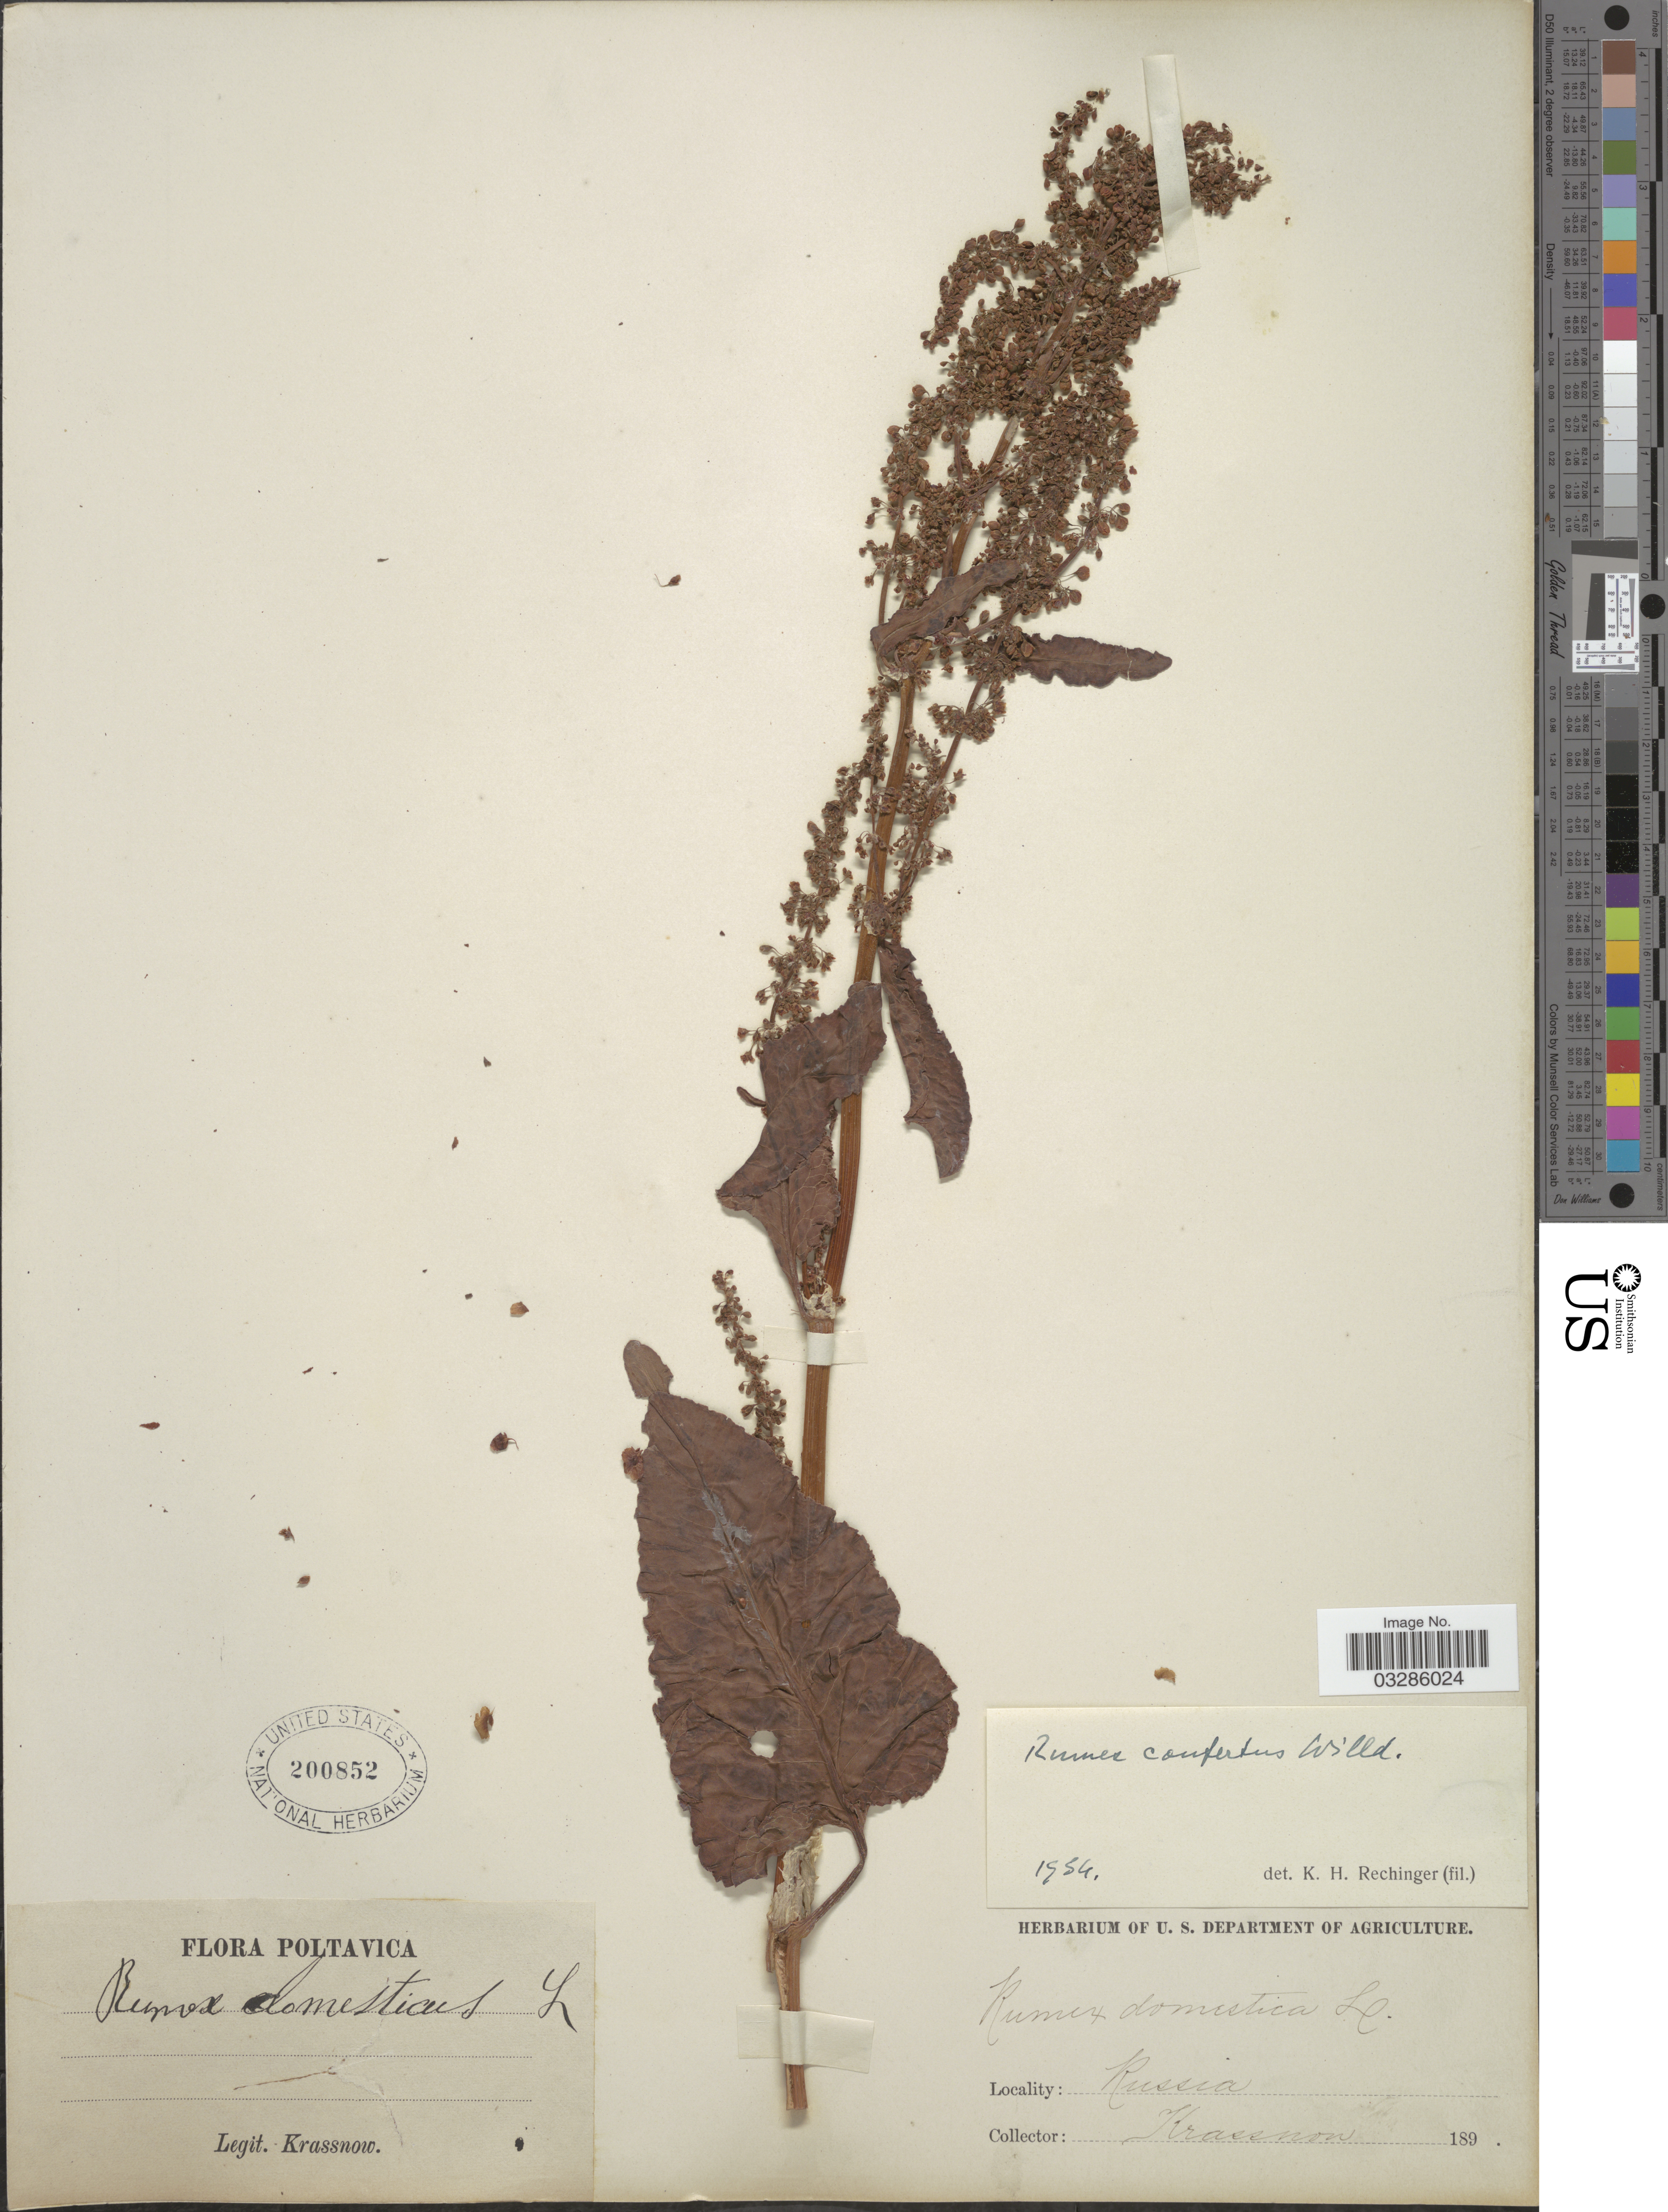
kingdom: Plantae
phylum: Tracheophyta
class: Magnoliopsida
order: Caryophyllales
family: Polygonaceae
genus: Rumex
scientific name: Rumex confertus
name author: Willd.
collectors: -. Krassnow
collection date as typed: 189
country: Ukraine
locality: Poltavica, Russia.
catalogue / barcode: US 200852